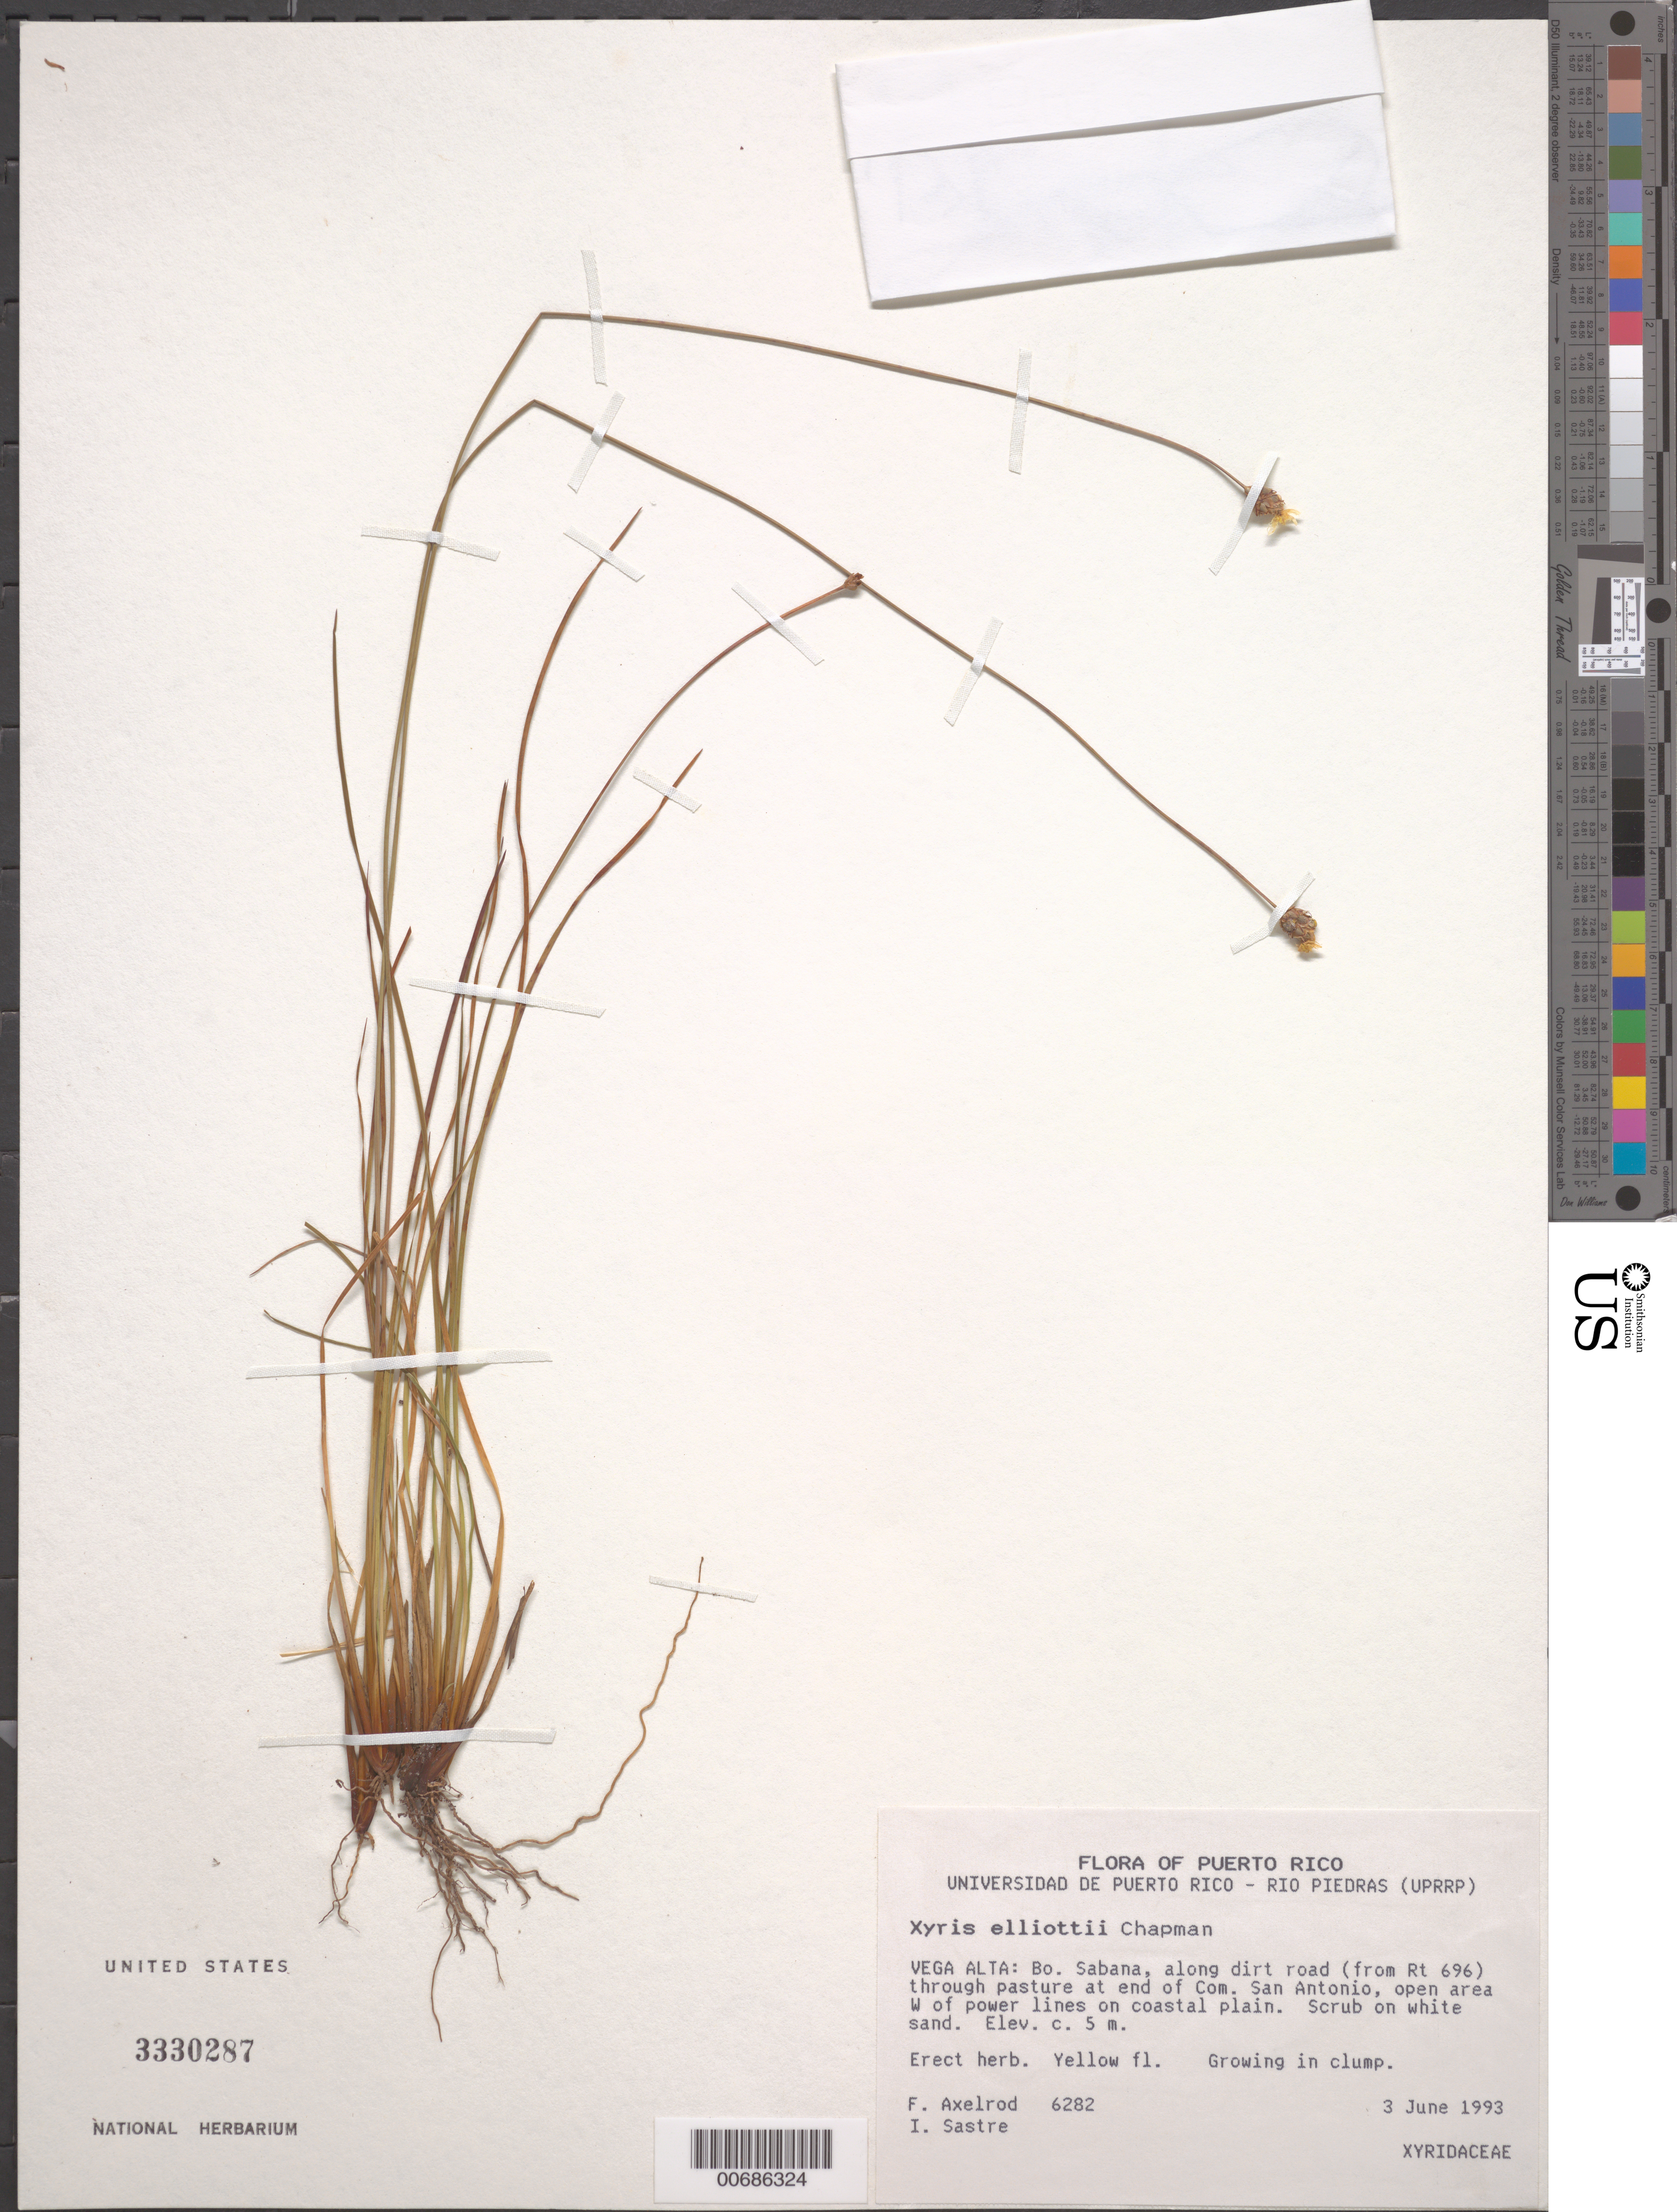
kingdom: Plantae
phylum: Tracheophyta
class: Liliopsida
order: Poales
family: Xyridaceae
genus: Xyris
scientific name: Xyris elliottii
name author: Chapm.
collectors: F. S. Axelrod & I. Sastre-de Jesús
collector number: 6282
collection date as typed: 03 Jun 1993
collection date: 1993-06-03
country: Puerto Rico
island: Greater Antilles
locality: Vega Alta: Bo. Sabana, along dirt road (from Rt 696) through pasture at end of Com. San Antonio, open area W of power lines on coastal plain.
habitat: Scrub on white sand.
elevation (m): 5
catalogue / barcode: US 3330287